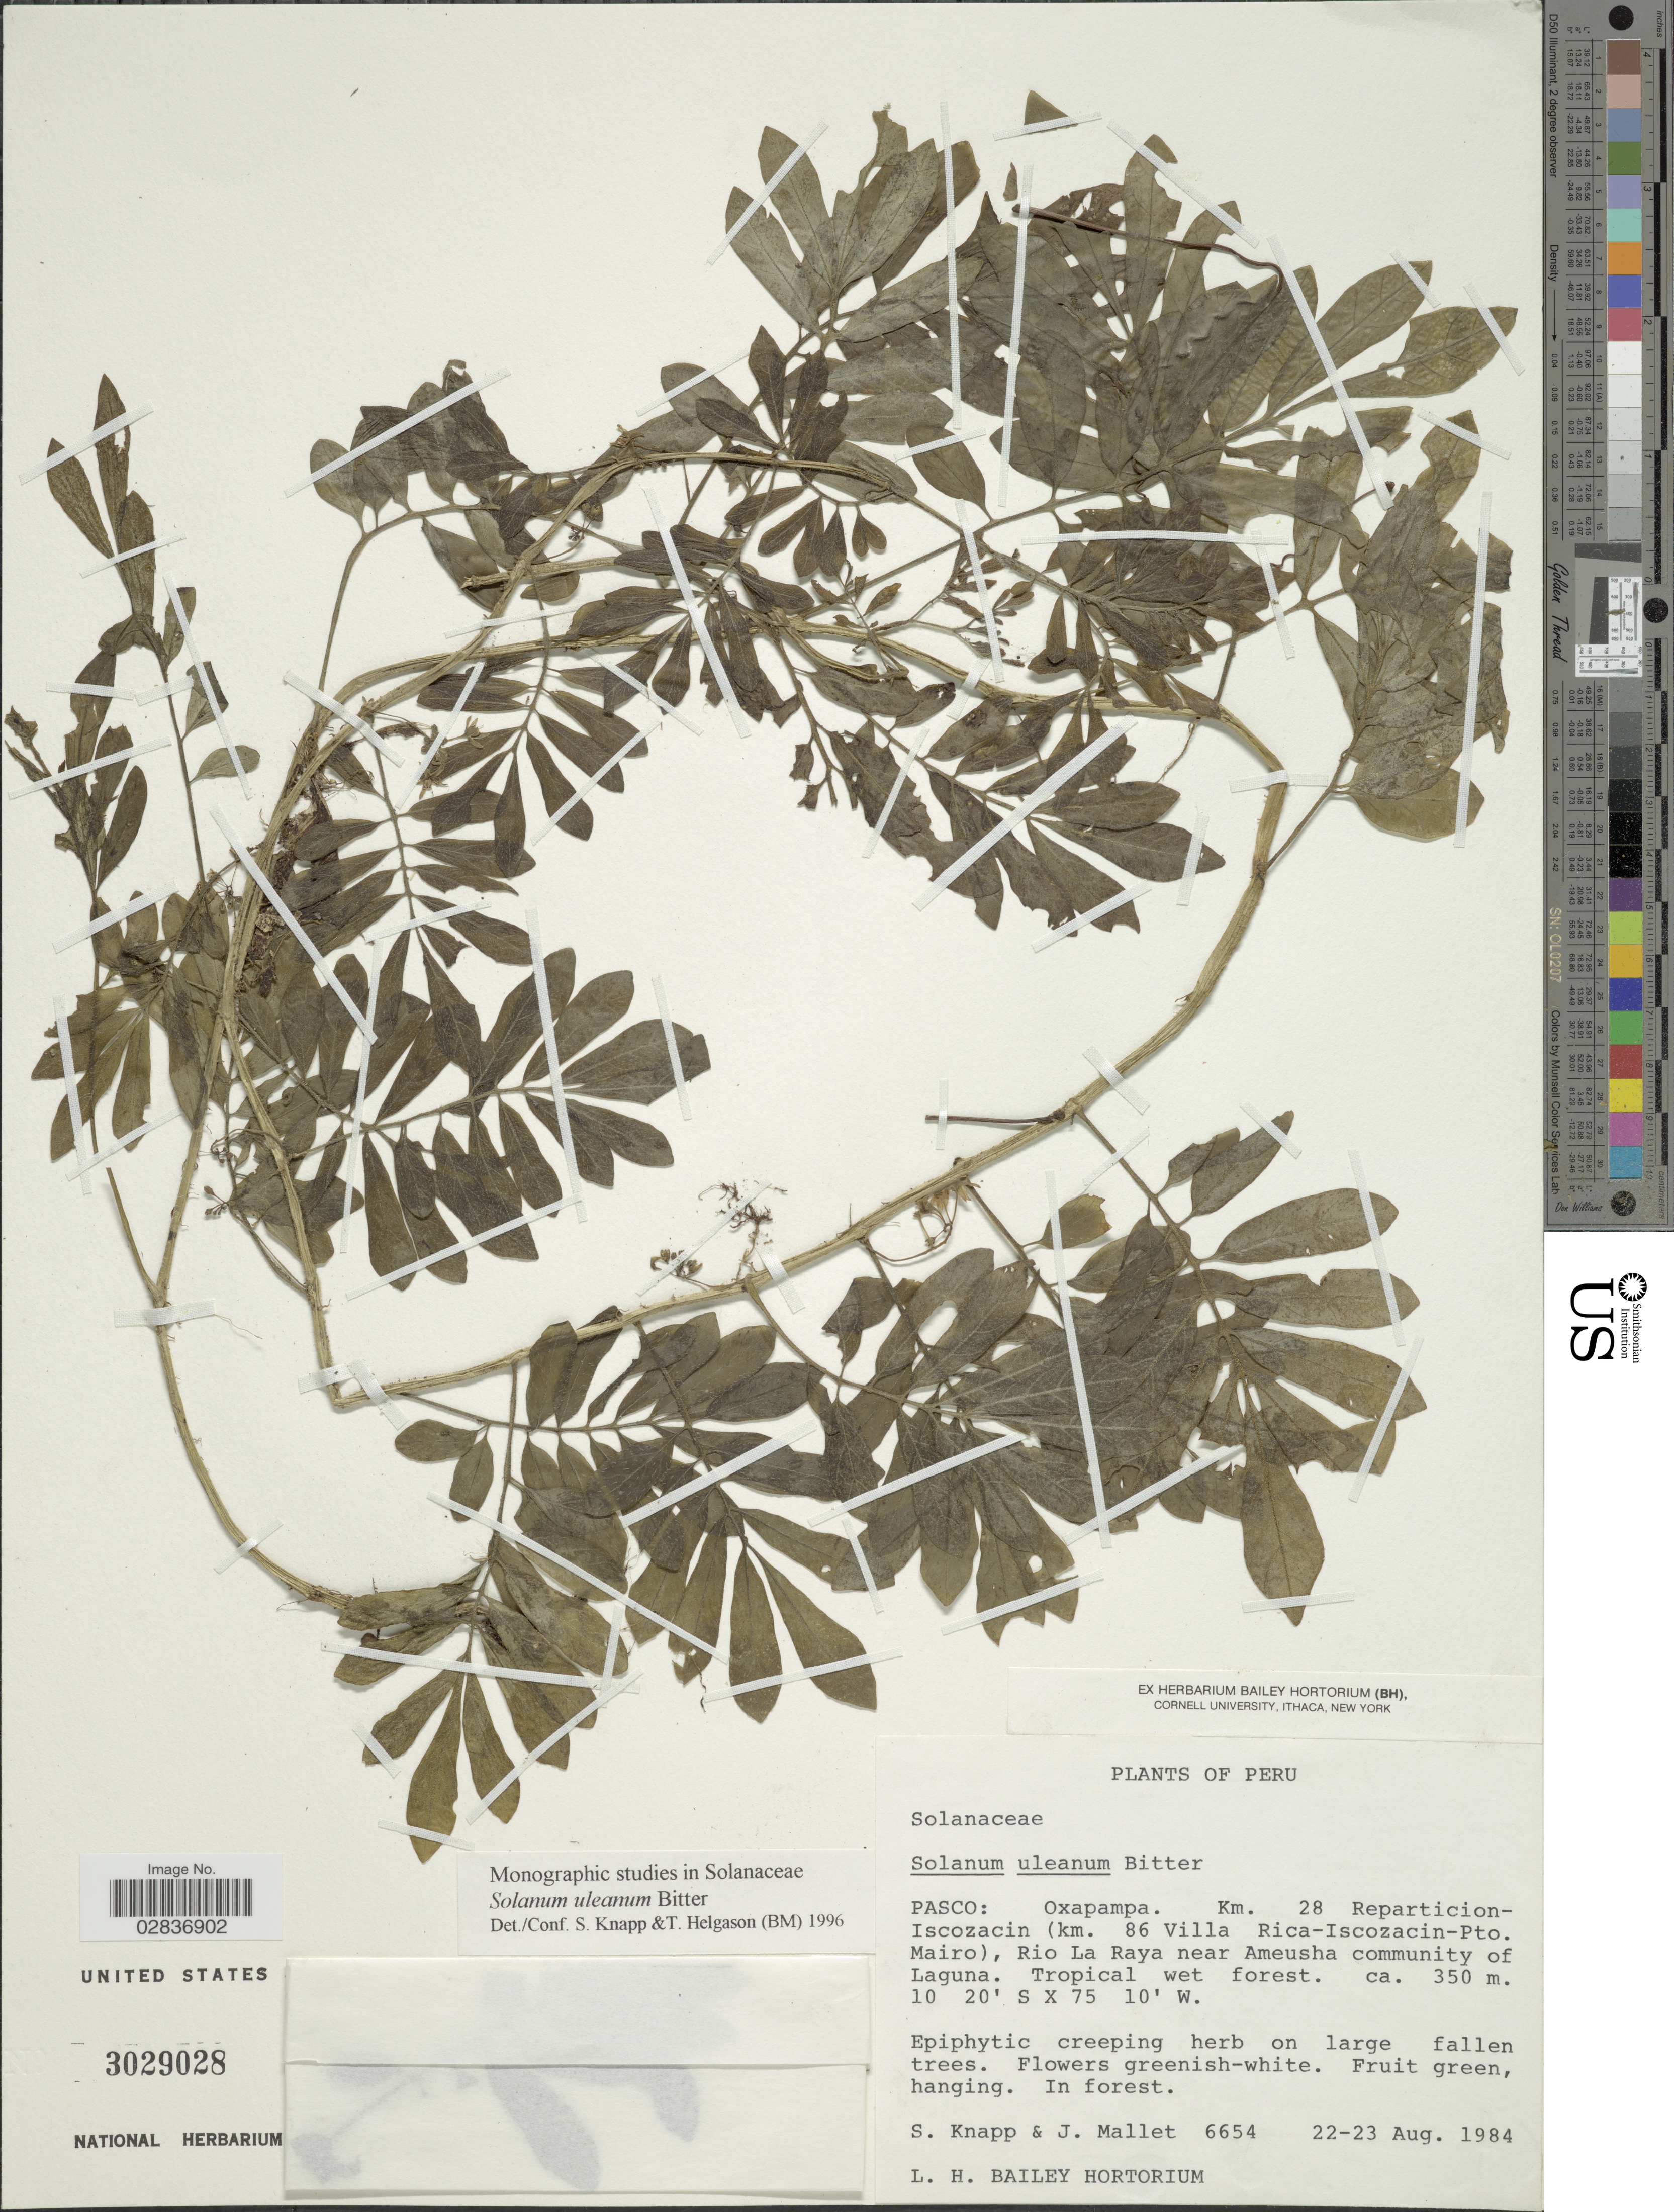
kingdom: Plantae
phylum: Tracheophyta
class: Magnoliopsida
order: Solanales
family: Solanaceae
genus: Solanum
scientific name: Solanum uleanum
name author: Bitter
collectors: S. Knapp & J. Mallet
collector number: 6654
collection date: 1984-08-22/1984-08-23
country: Peru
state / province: Pasco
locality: Oxapampa, Km. 28 Reparticion-Iscozacin (km. 86 Villa Rica-Iscozacin-Pto. Mairo), Rio La Raya near Ameusha community of Laguna.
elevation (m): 350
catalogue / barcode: US 3029028